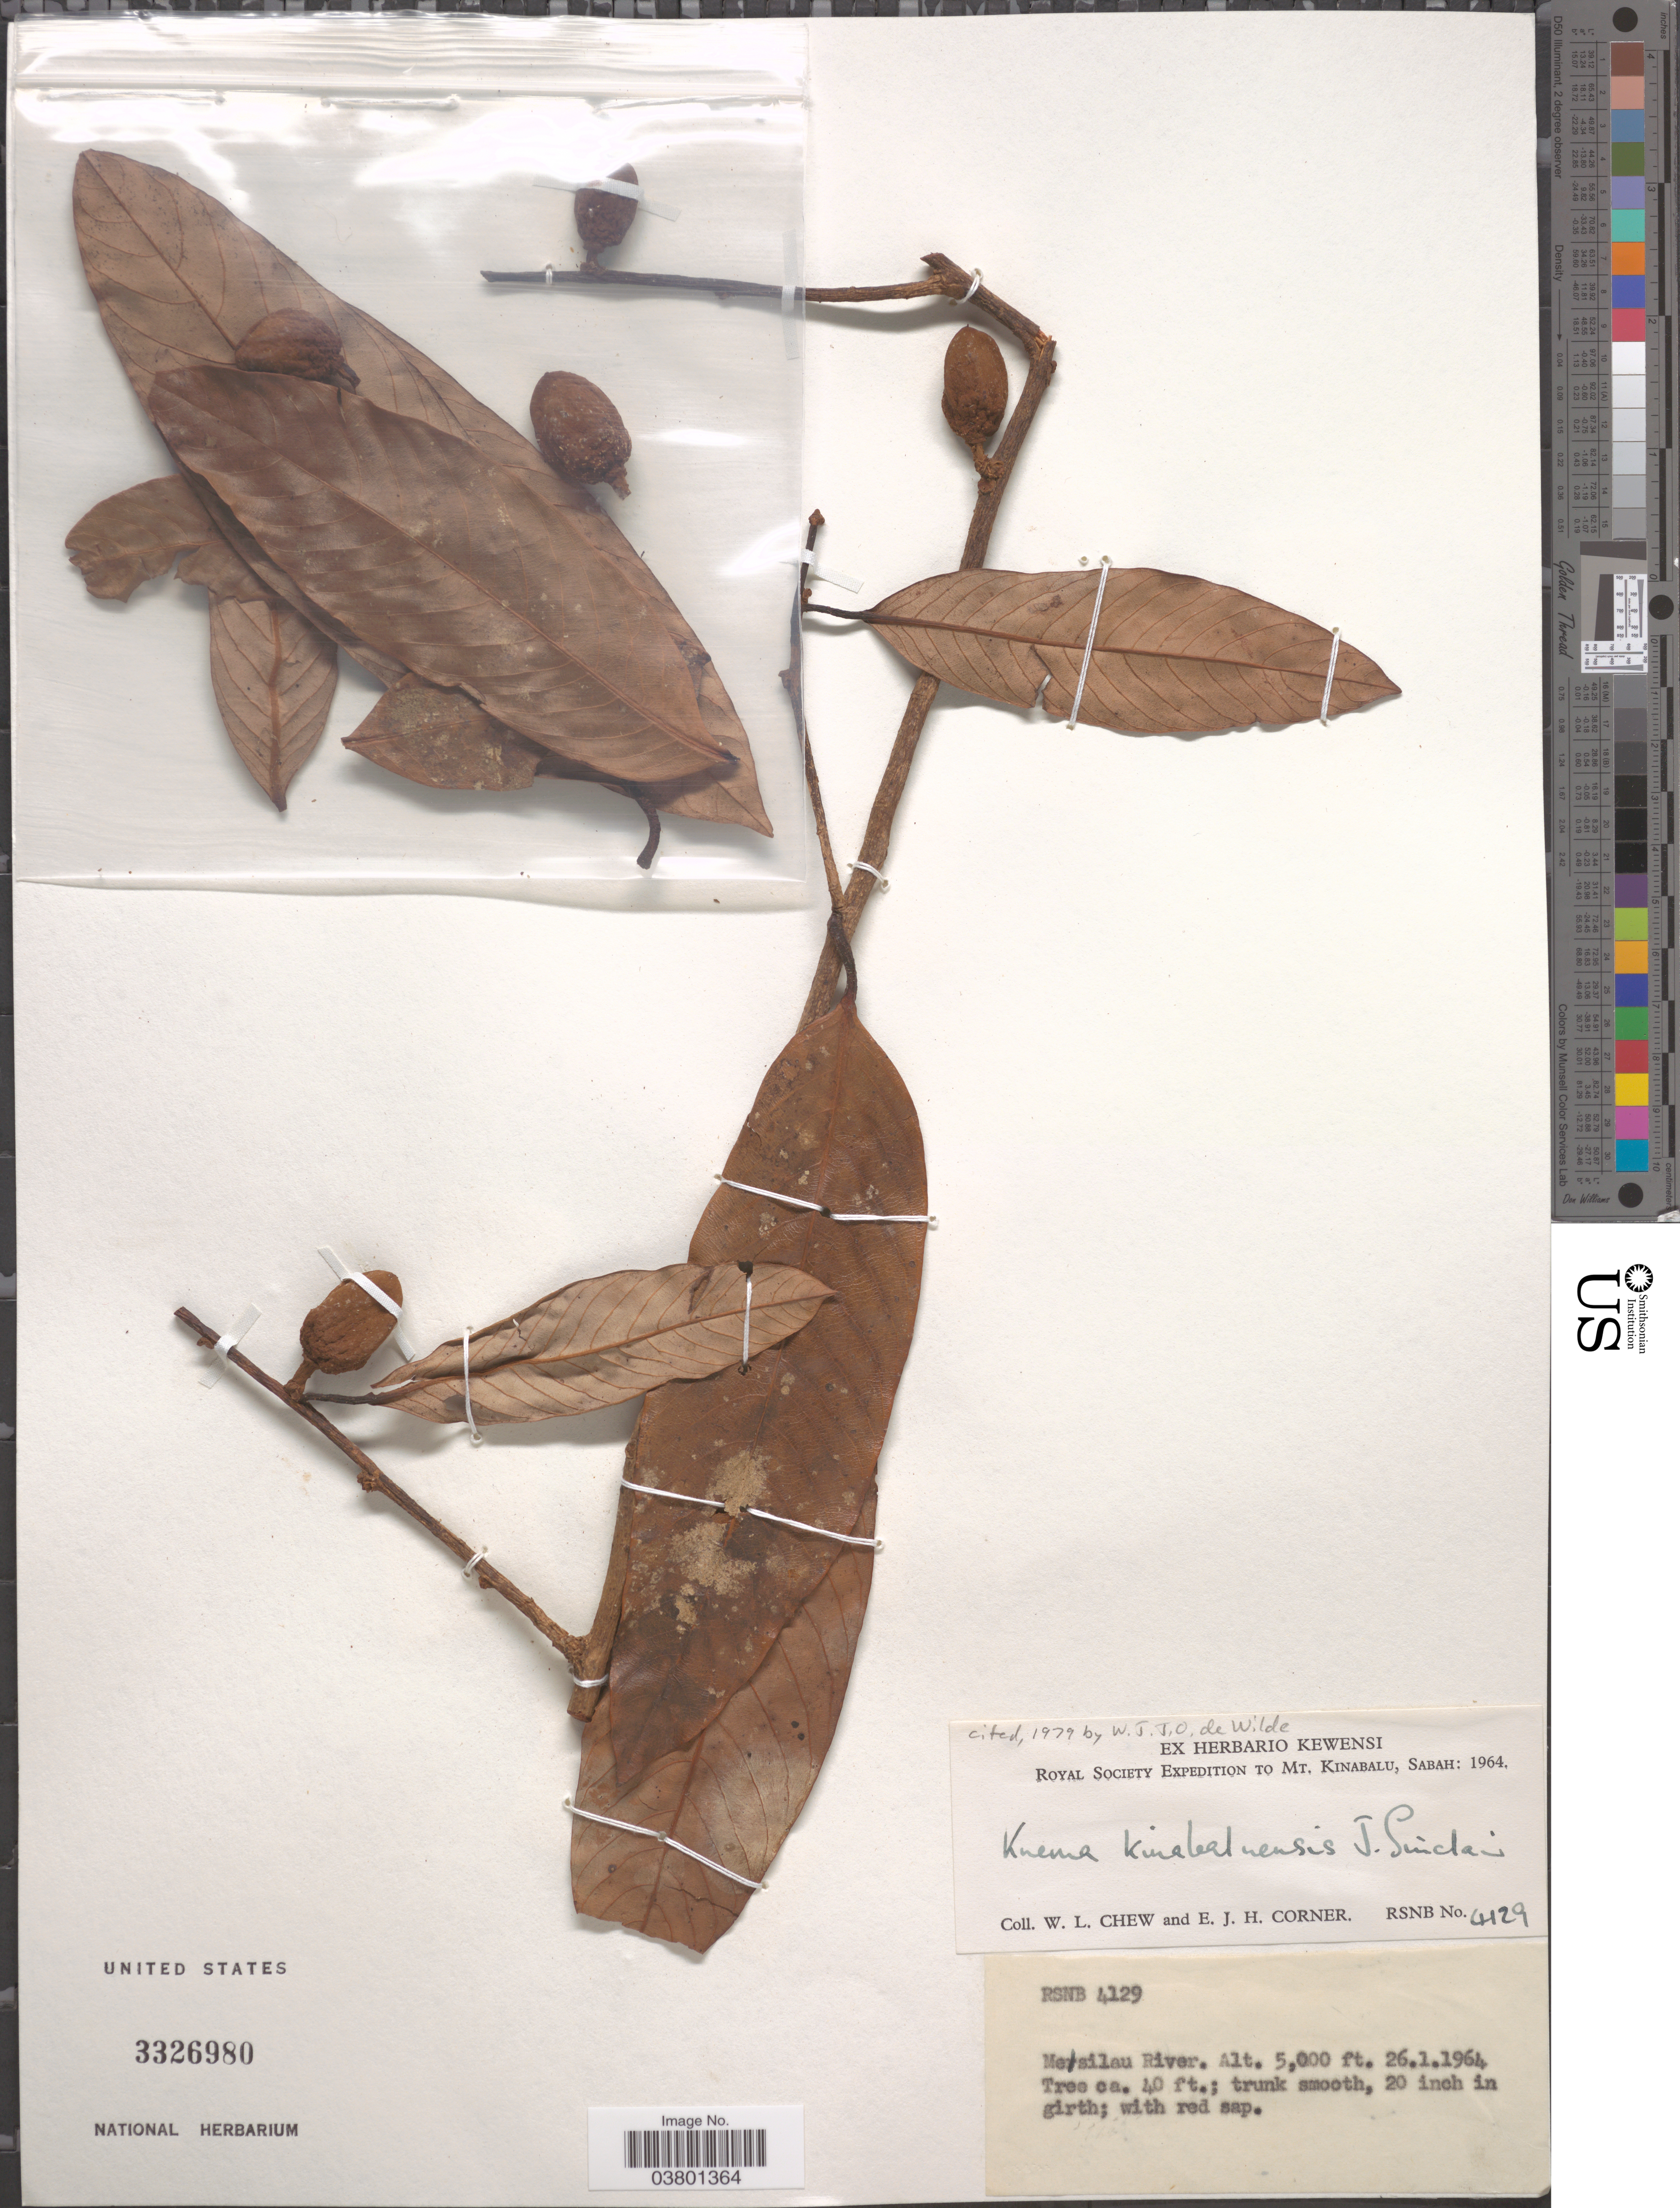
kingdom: Plantae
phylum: Tracheophyta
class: Magnoliopsida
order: Magnoliales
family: Myristicaceae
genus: Knema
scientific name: Knema kinabaluensis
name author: J. Sinclair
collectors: W. Chew & E. Corner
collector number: RSNB4129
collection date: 1964-01-26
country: Malaysia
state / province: Sabah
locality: Mt. Kinabalu. Mesilau River.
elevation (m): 1524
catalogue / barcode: US 3326980